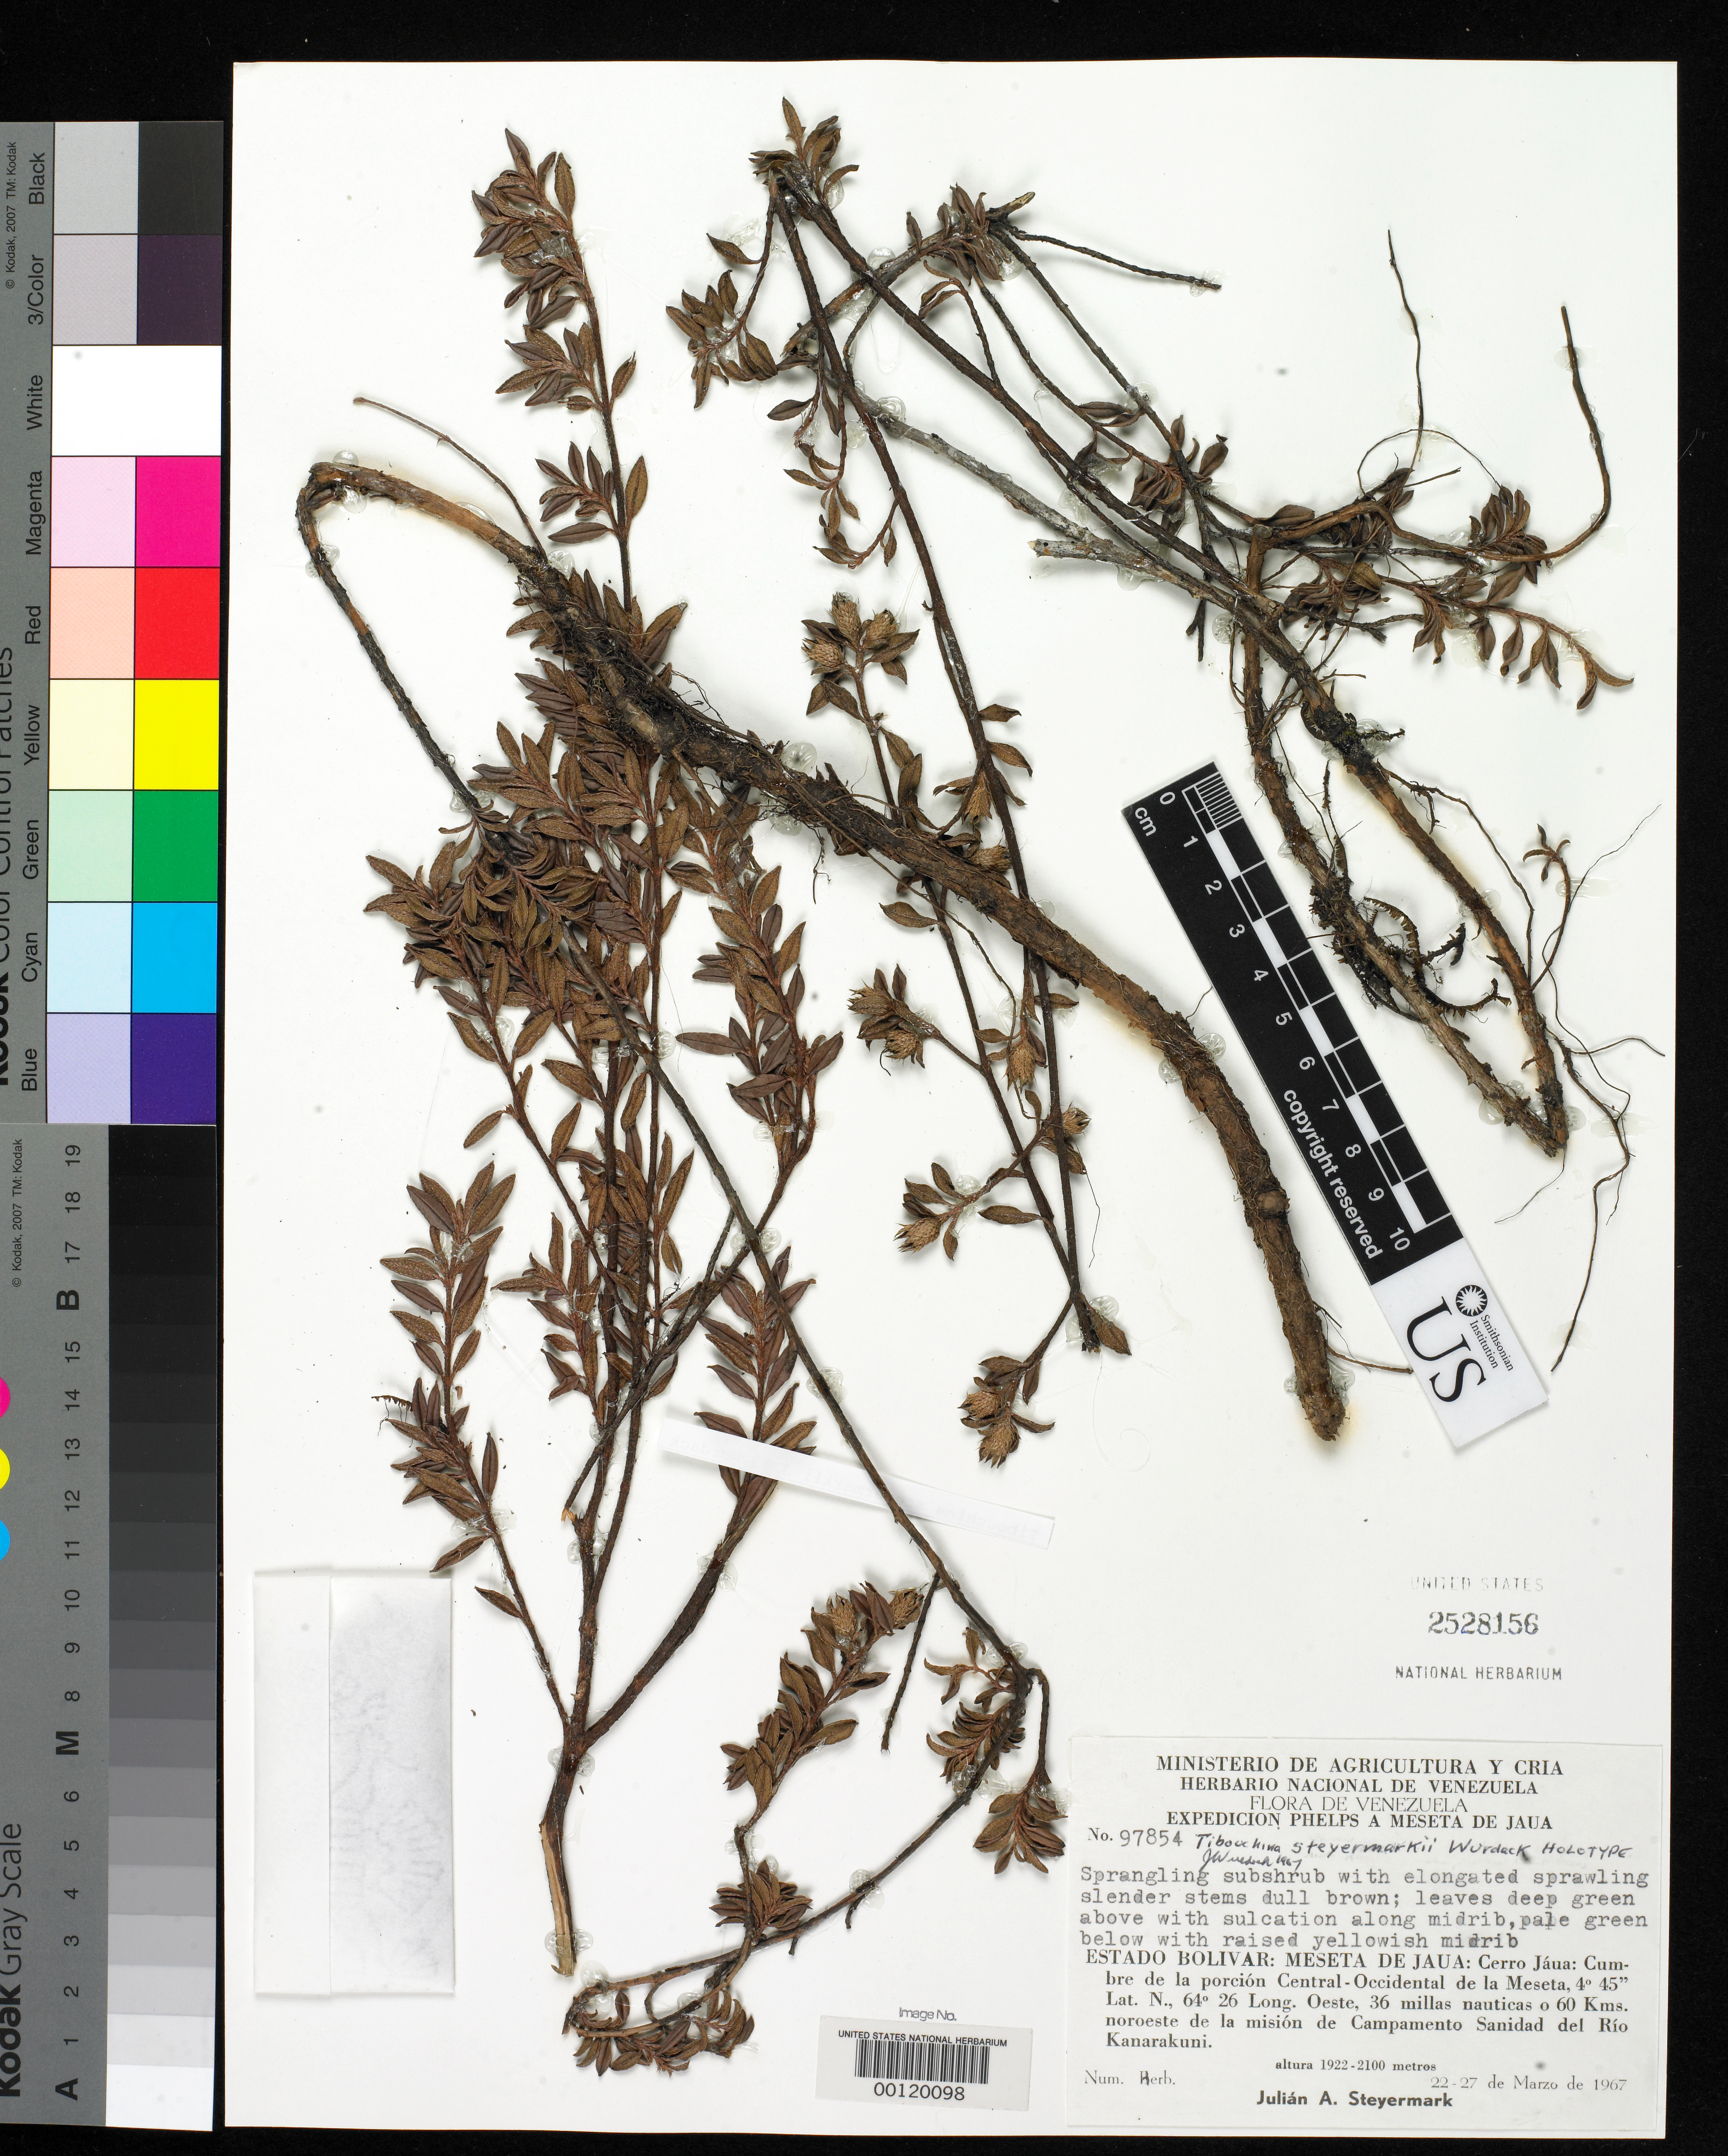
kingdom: Plantae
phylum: Tracheophyta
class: Magnoliopsida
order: Myrtales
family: Melastomataceae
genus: Tibouchina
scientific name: Tibouchina steyermarkii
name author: Wurdack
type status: Holotype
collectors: J. Steyermark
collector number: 97854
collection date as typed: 22 Mar 1967 to 27 Mar 1967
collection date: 1967-03-22/1967-03-27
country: Venezuela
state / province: Bolivar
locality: Meseta Dejaua, Cerro Jaua, Central Occidental, Campamento Sanidad del Rio Kanarakuni.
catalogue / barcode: US 2528156